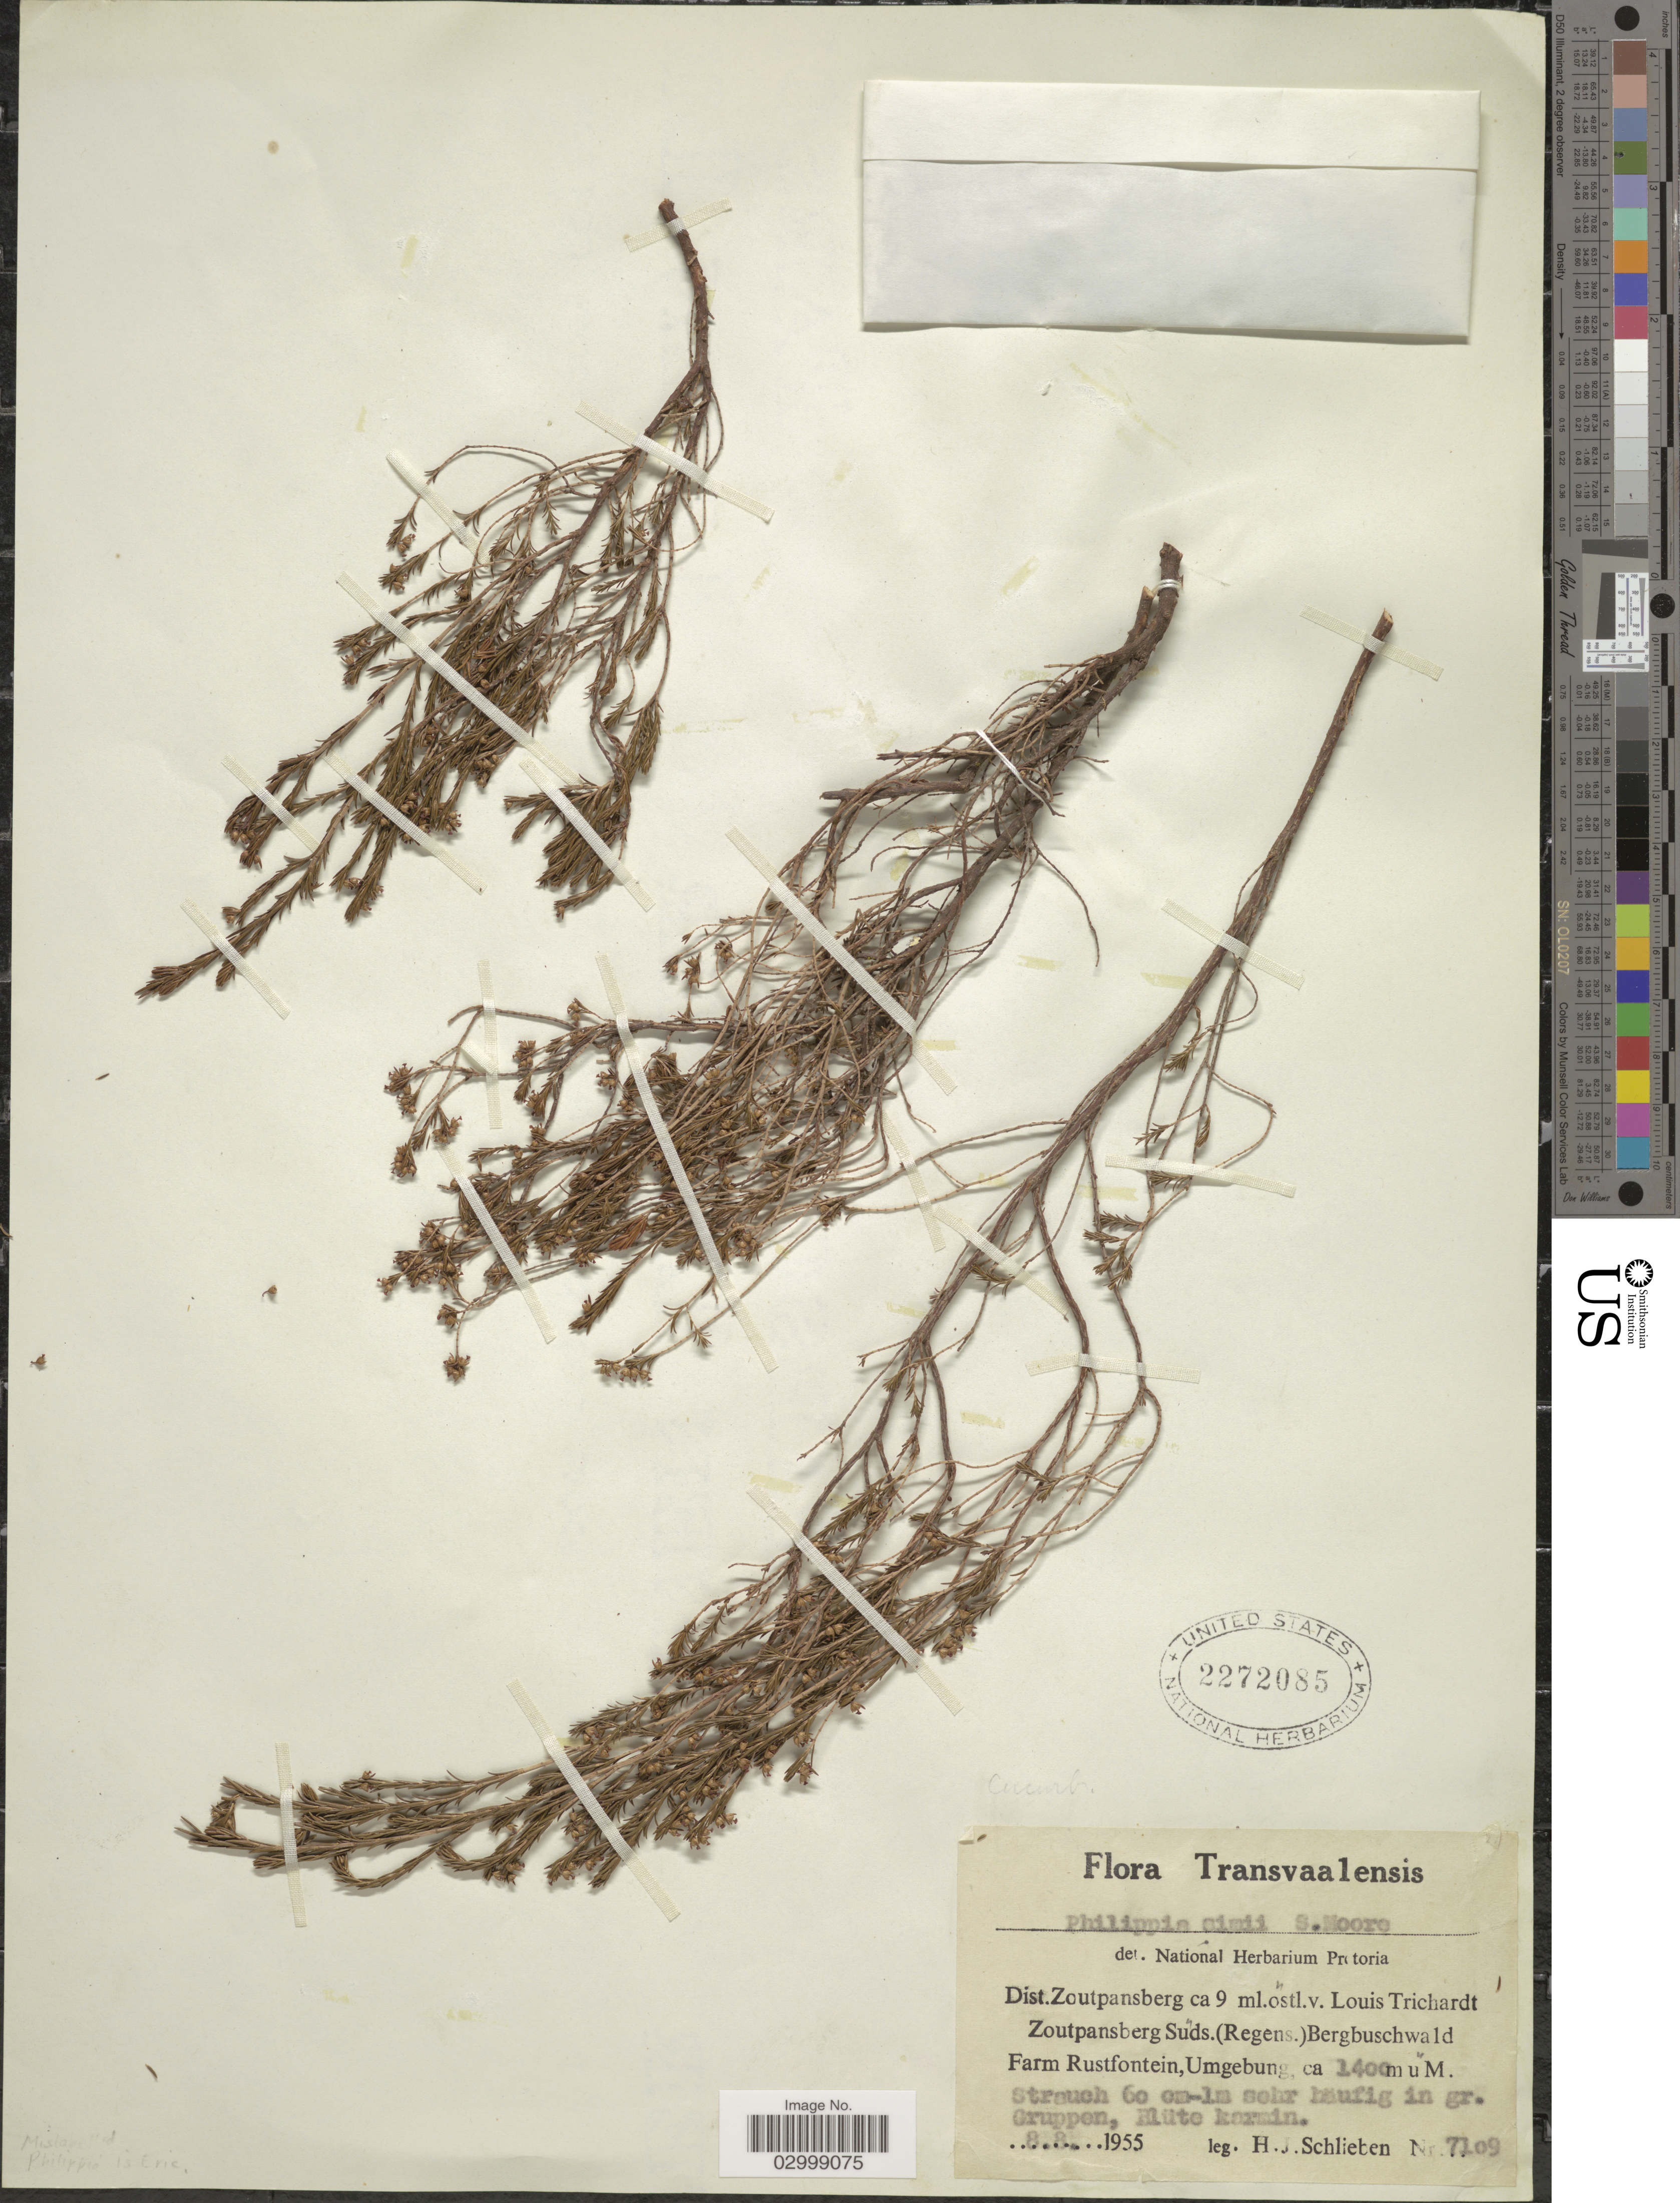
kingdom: Plantae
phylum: Tracheophyta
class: Magnoliopsida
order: Ericales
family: Ericaceae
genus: Philippia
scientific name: Philippia simii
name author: S. Moore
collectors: H. J. Schlieben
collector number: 7109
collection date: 1955-08-08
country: South Africa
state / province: Limpopo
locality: Transvaalensi, Dist. Zoutpansberg ca 9 ml.ostl.v. Louis Trichardt Zoutpansberg Suds. (Regens.) Bergbuschwald Farm Rustfontein.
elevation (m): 1400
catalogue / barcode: US 2272085